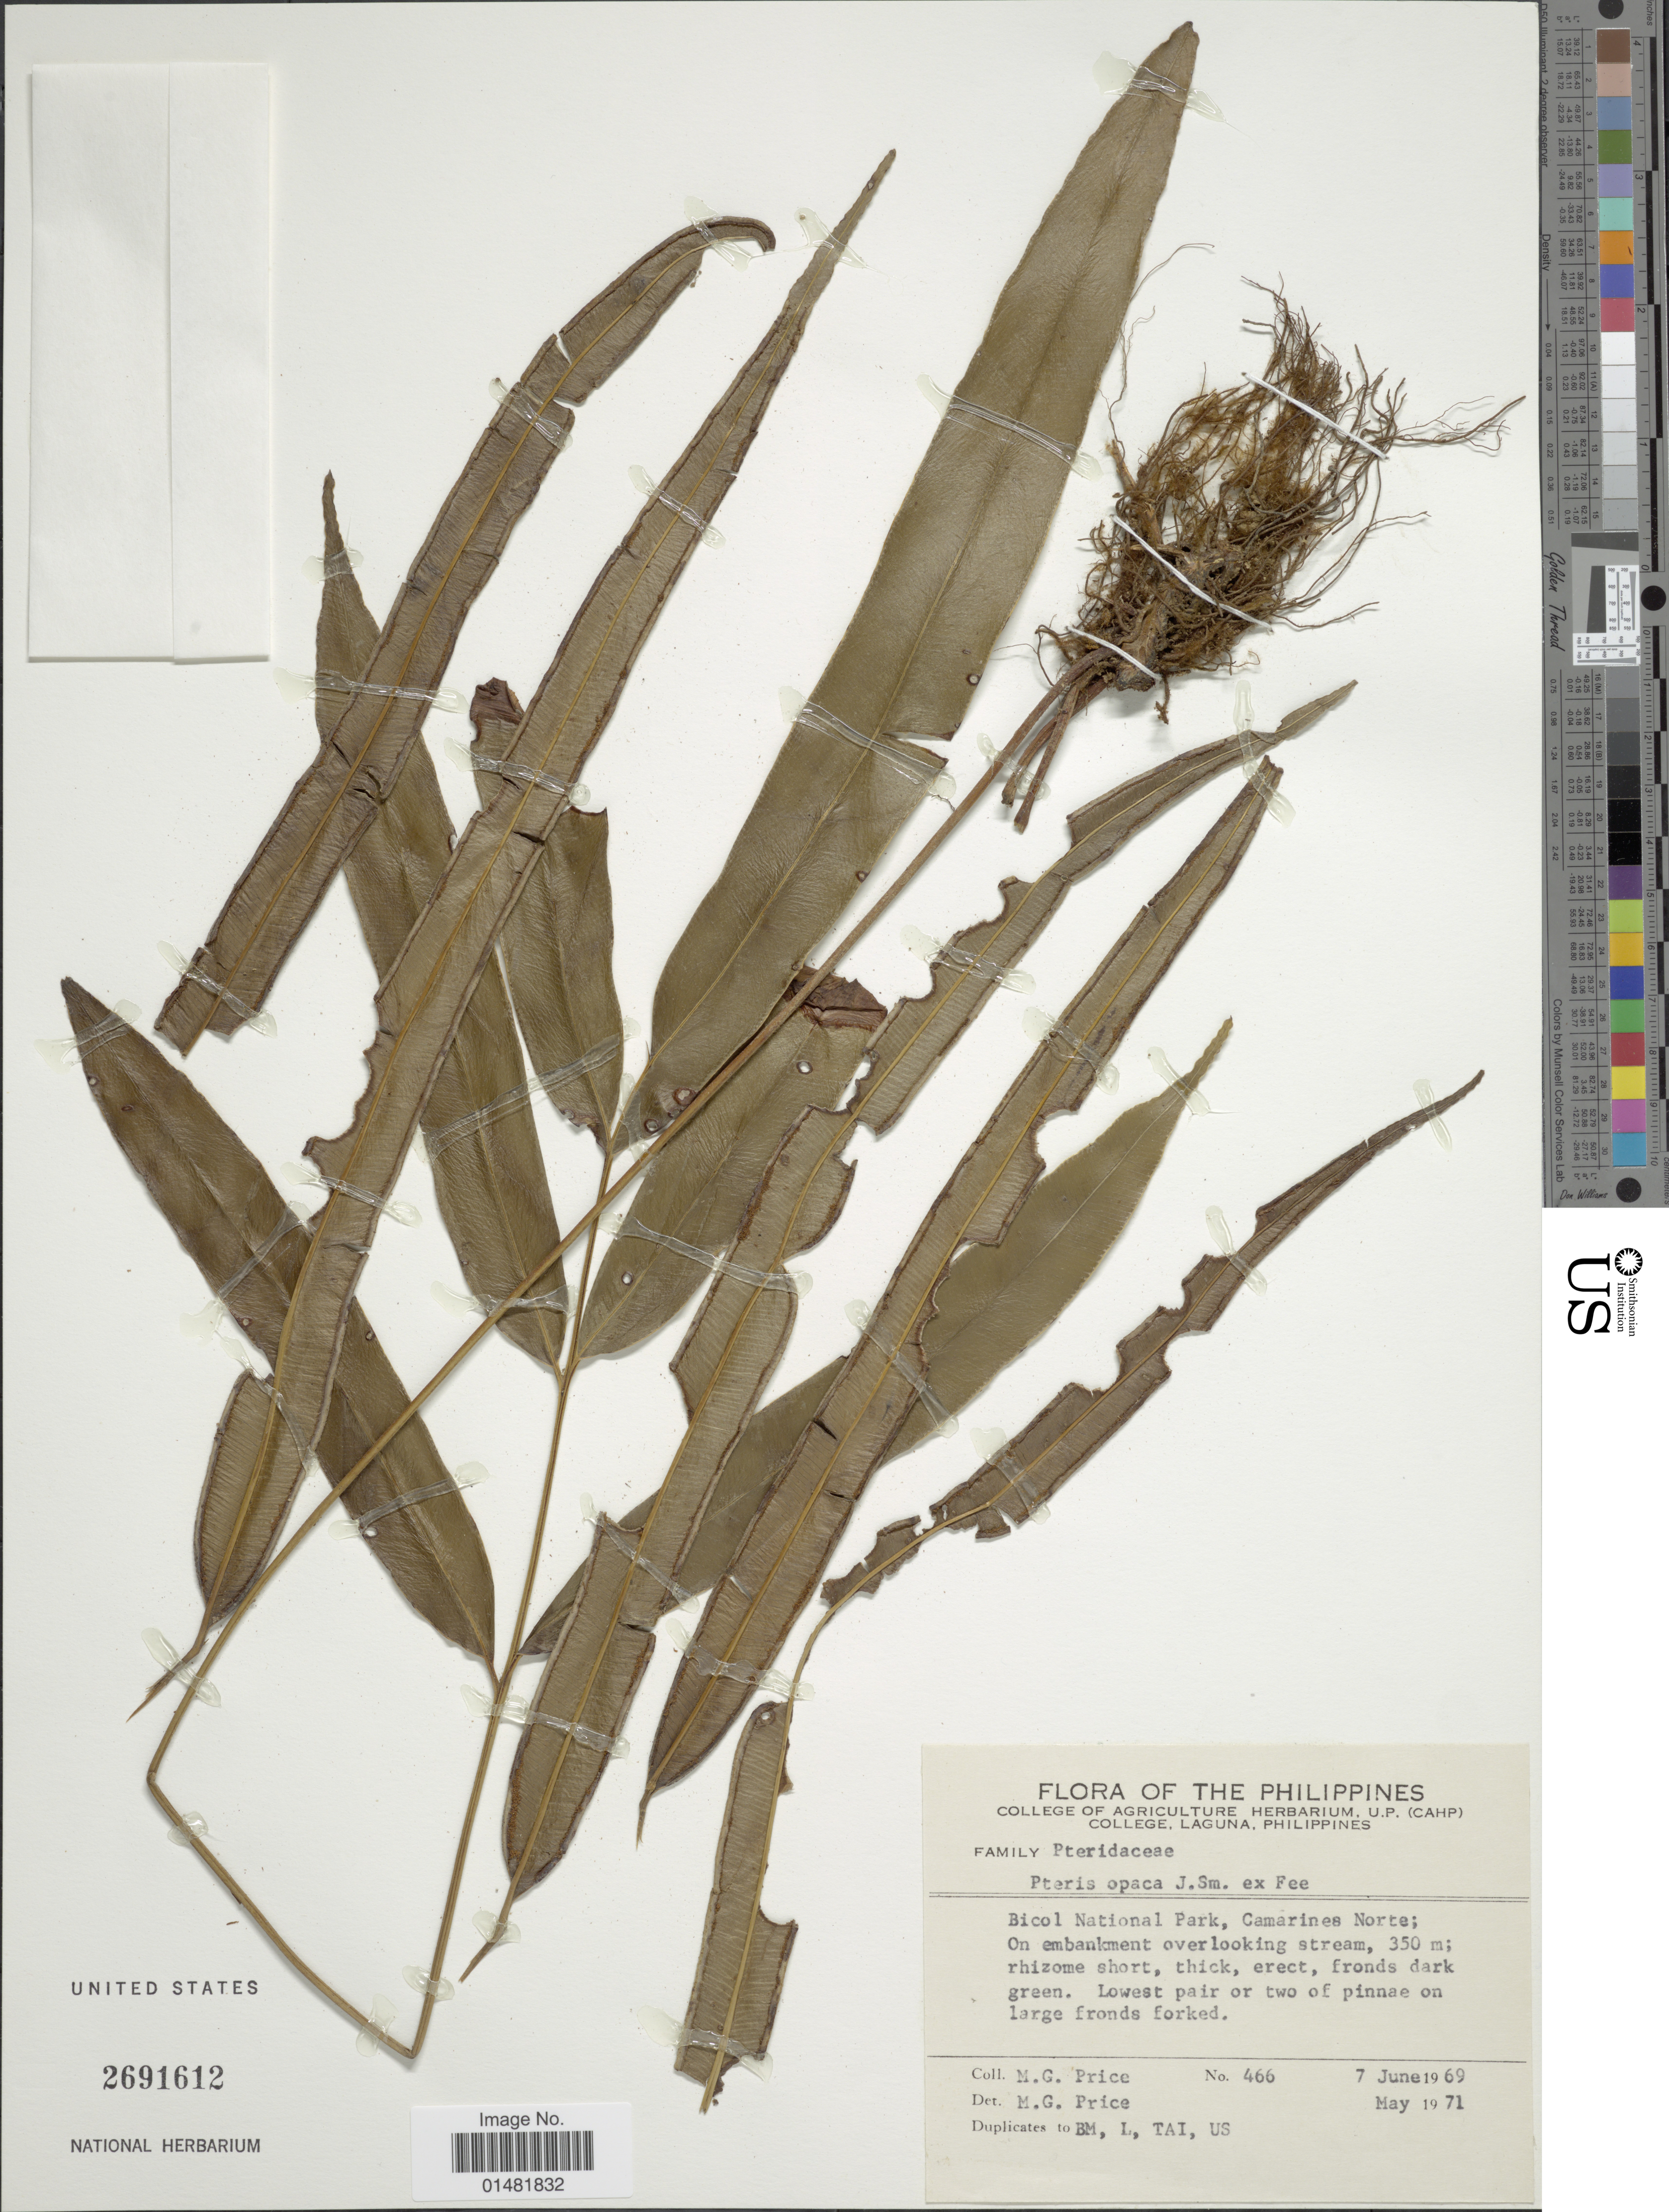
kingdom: Plantae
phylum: Tracheophyta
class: Polypodiopsida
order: Polypodiales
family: Pteridaceae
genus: Pteris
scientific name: Pteris opaca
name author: J. Sm. in Hook.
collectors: M. G. Price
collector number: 466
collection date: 1969-06-07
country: Philippines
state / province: Bicol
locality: Bicol National Park, Camarines Norte; on embankment overlooking stream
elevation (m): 350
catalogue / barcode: US 2691612